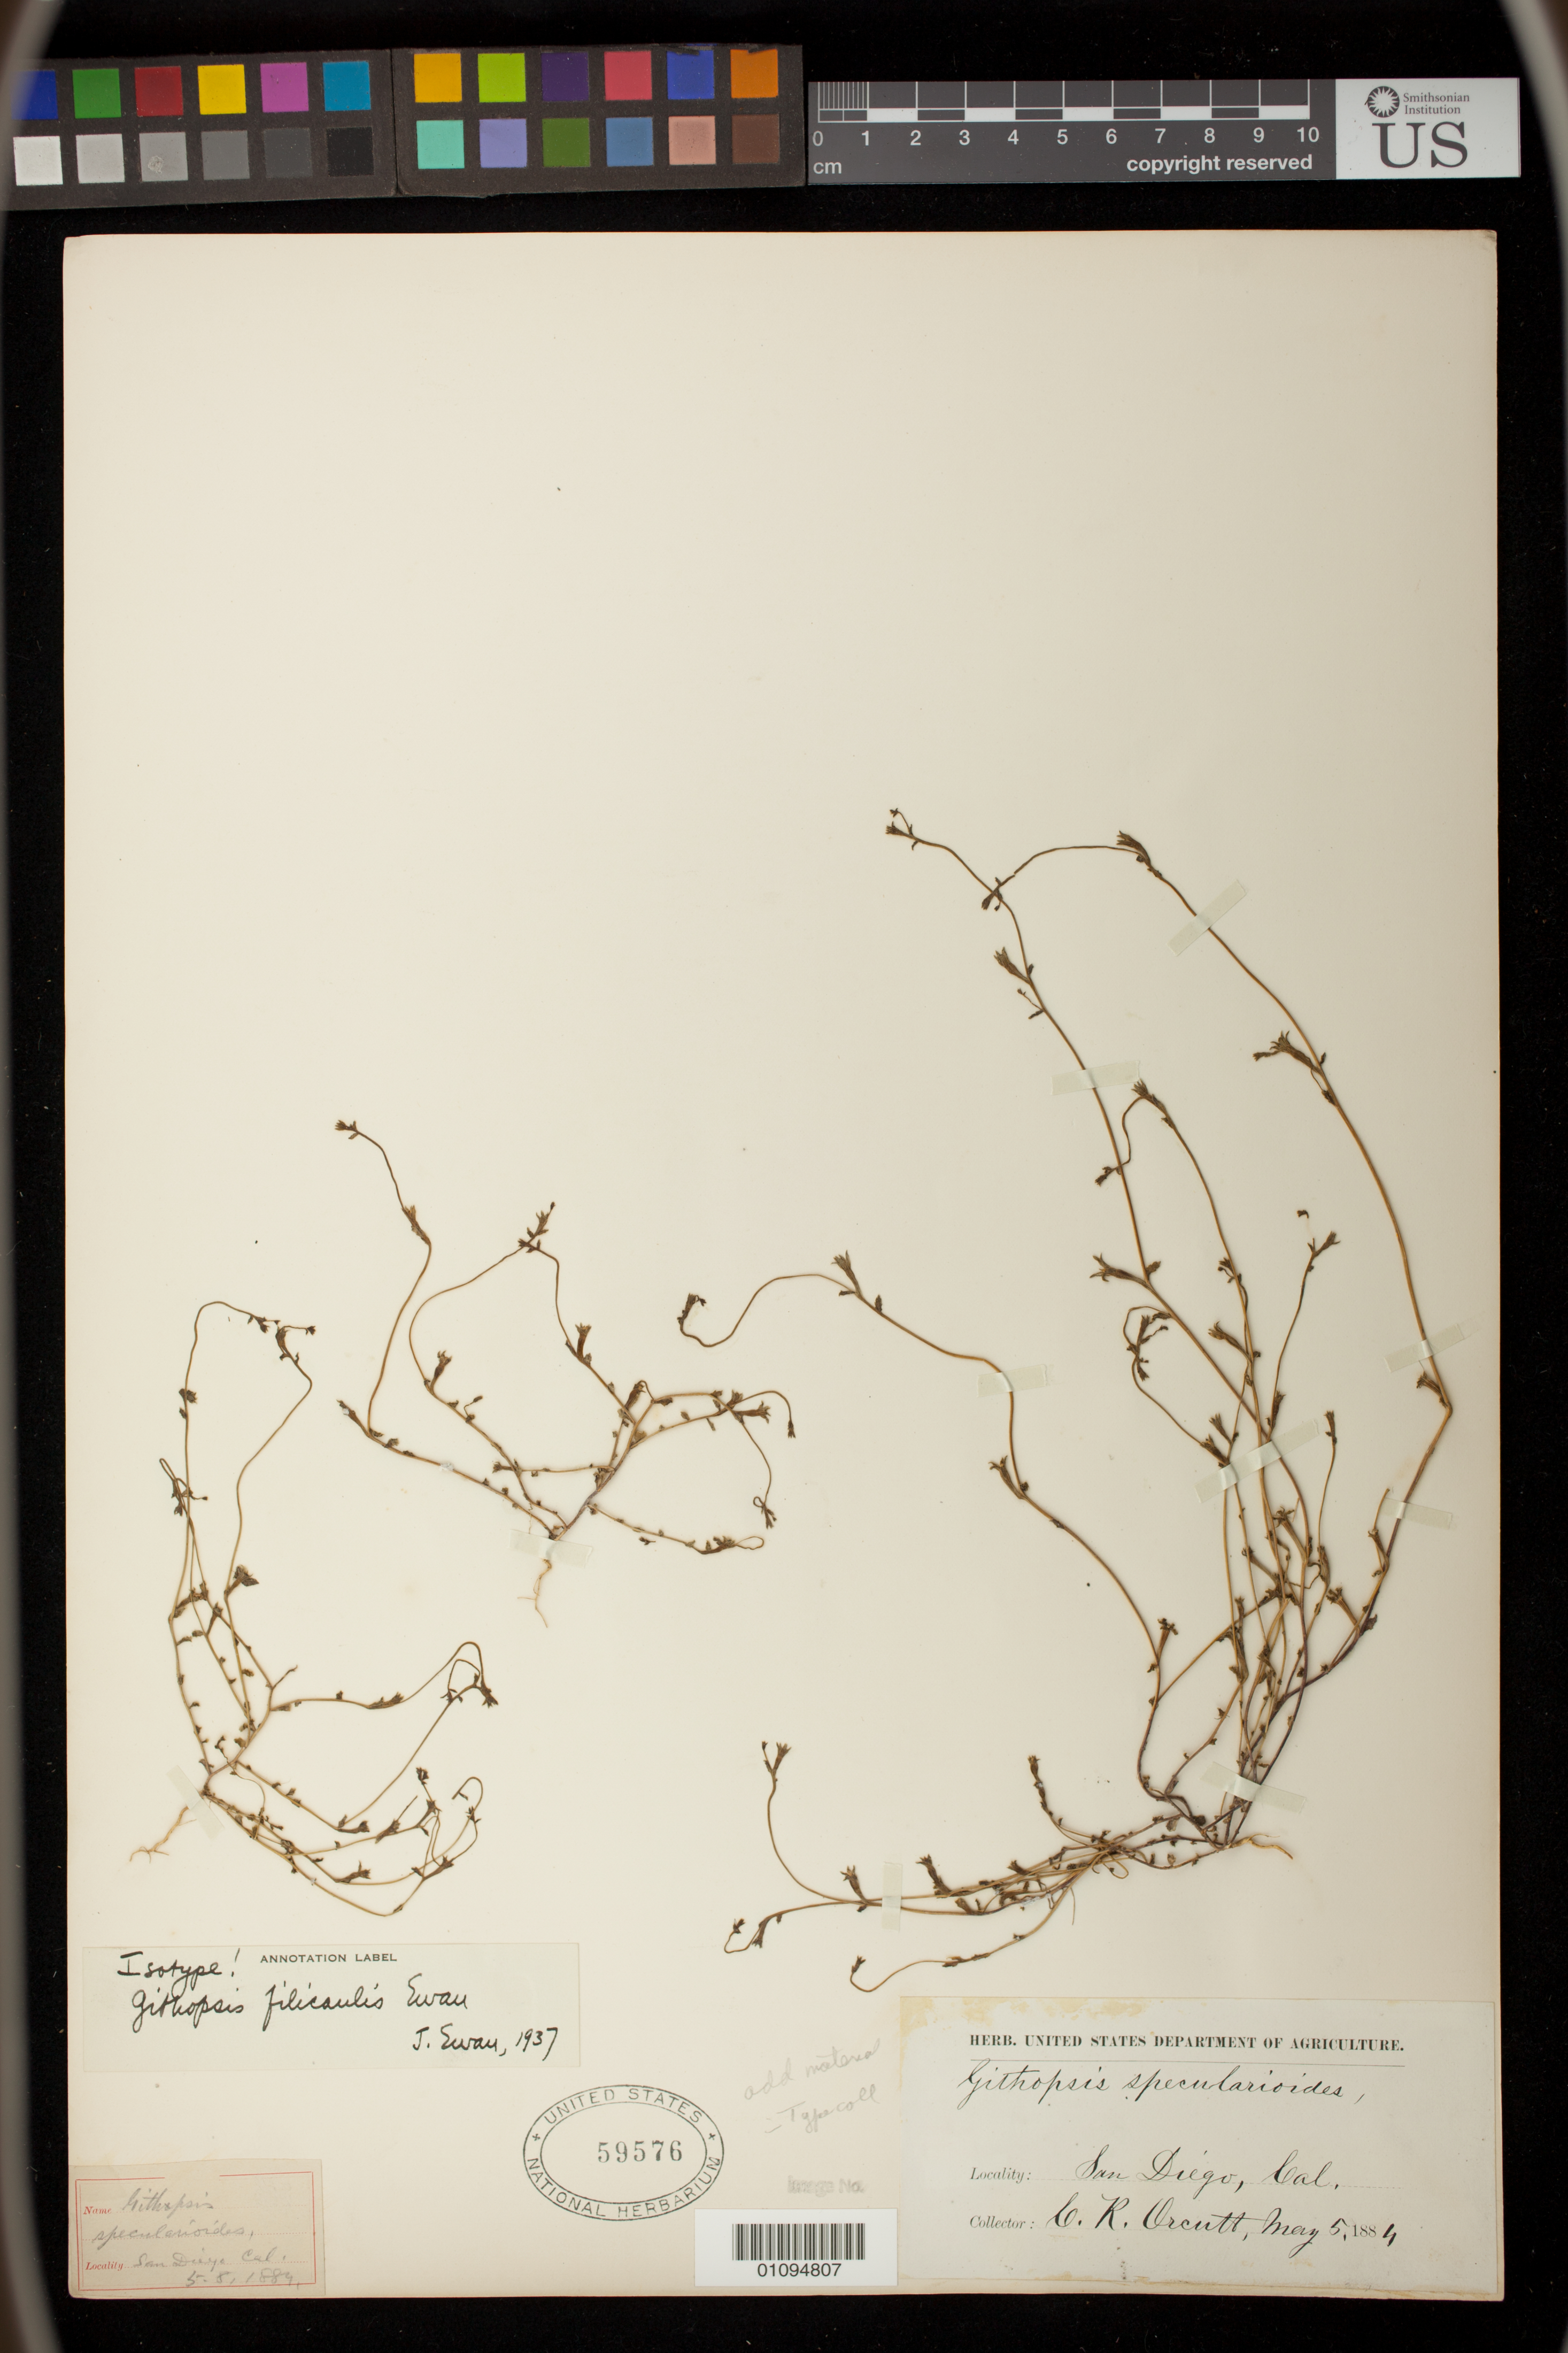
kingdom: Plantae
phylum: Tracheophyta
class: Magnoliopsida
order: Asterales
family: Campanulaceae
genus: Githopsis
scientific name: Githopsis filicaulis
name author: Ewan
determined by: Ewan, J. A.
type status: Isotype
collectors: C. R. Orcutt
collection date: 1884-05-05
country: United States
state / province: California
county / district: San Diego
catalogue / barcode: US 59576